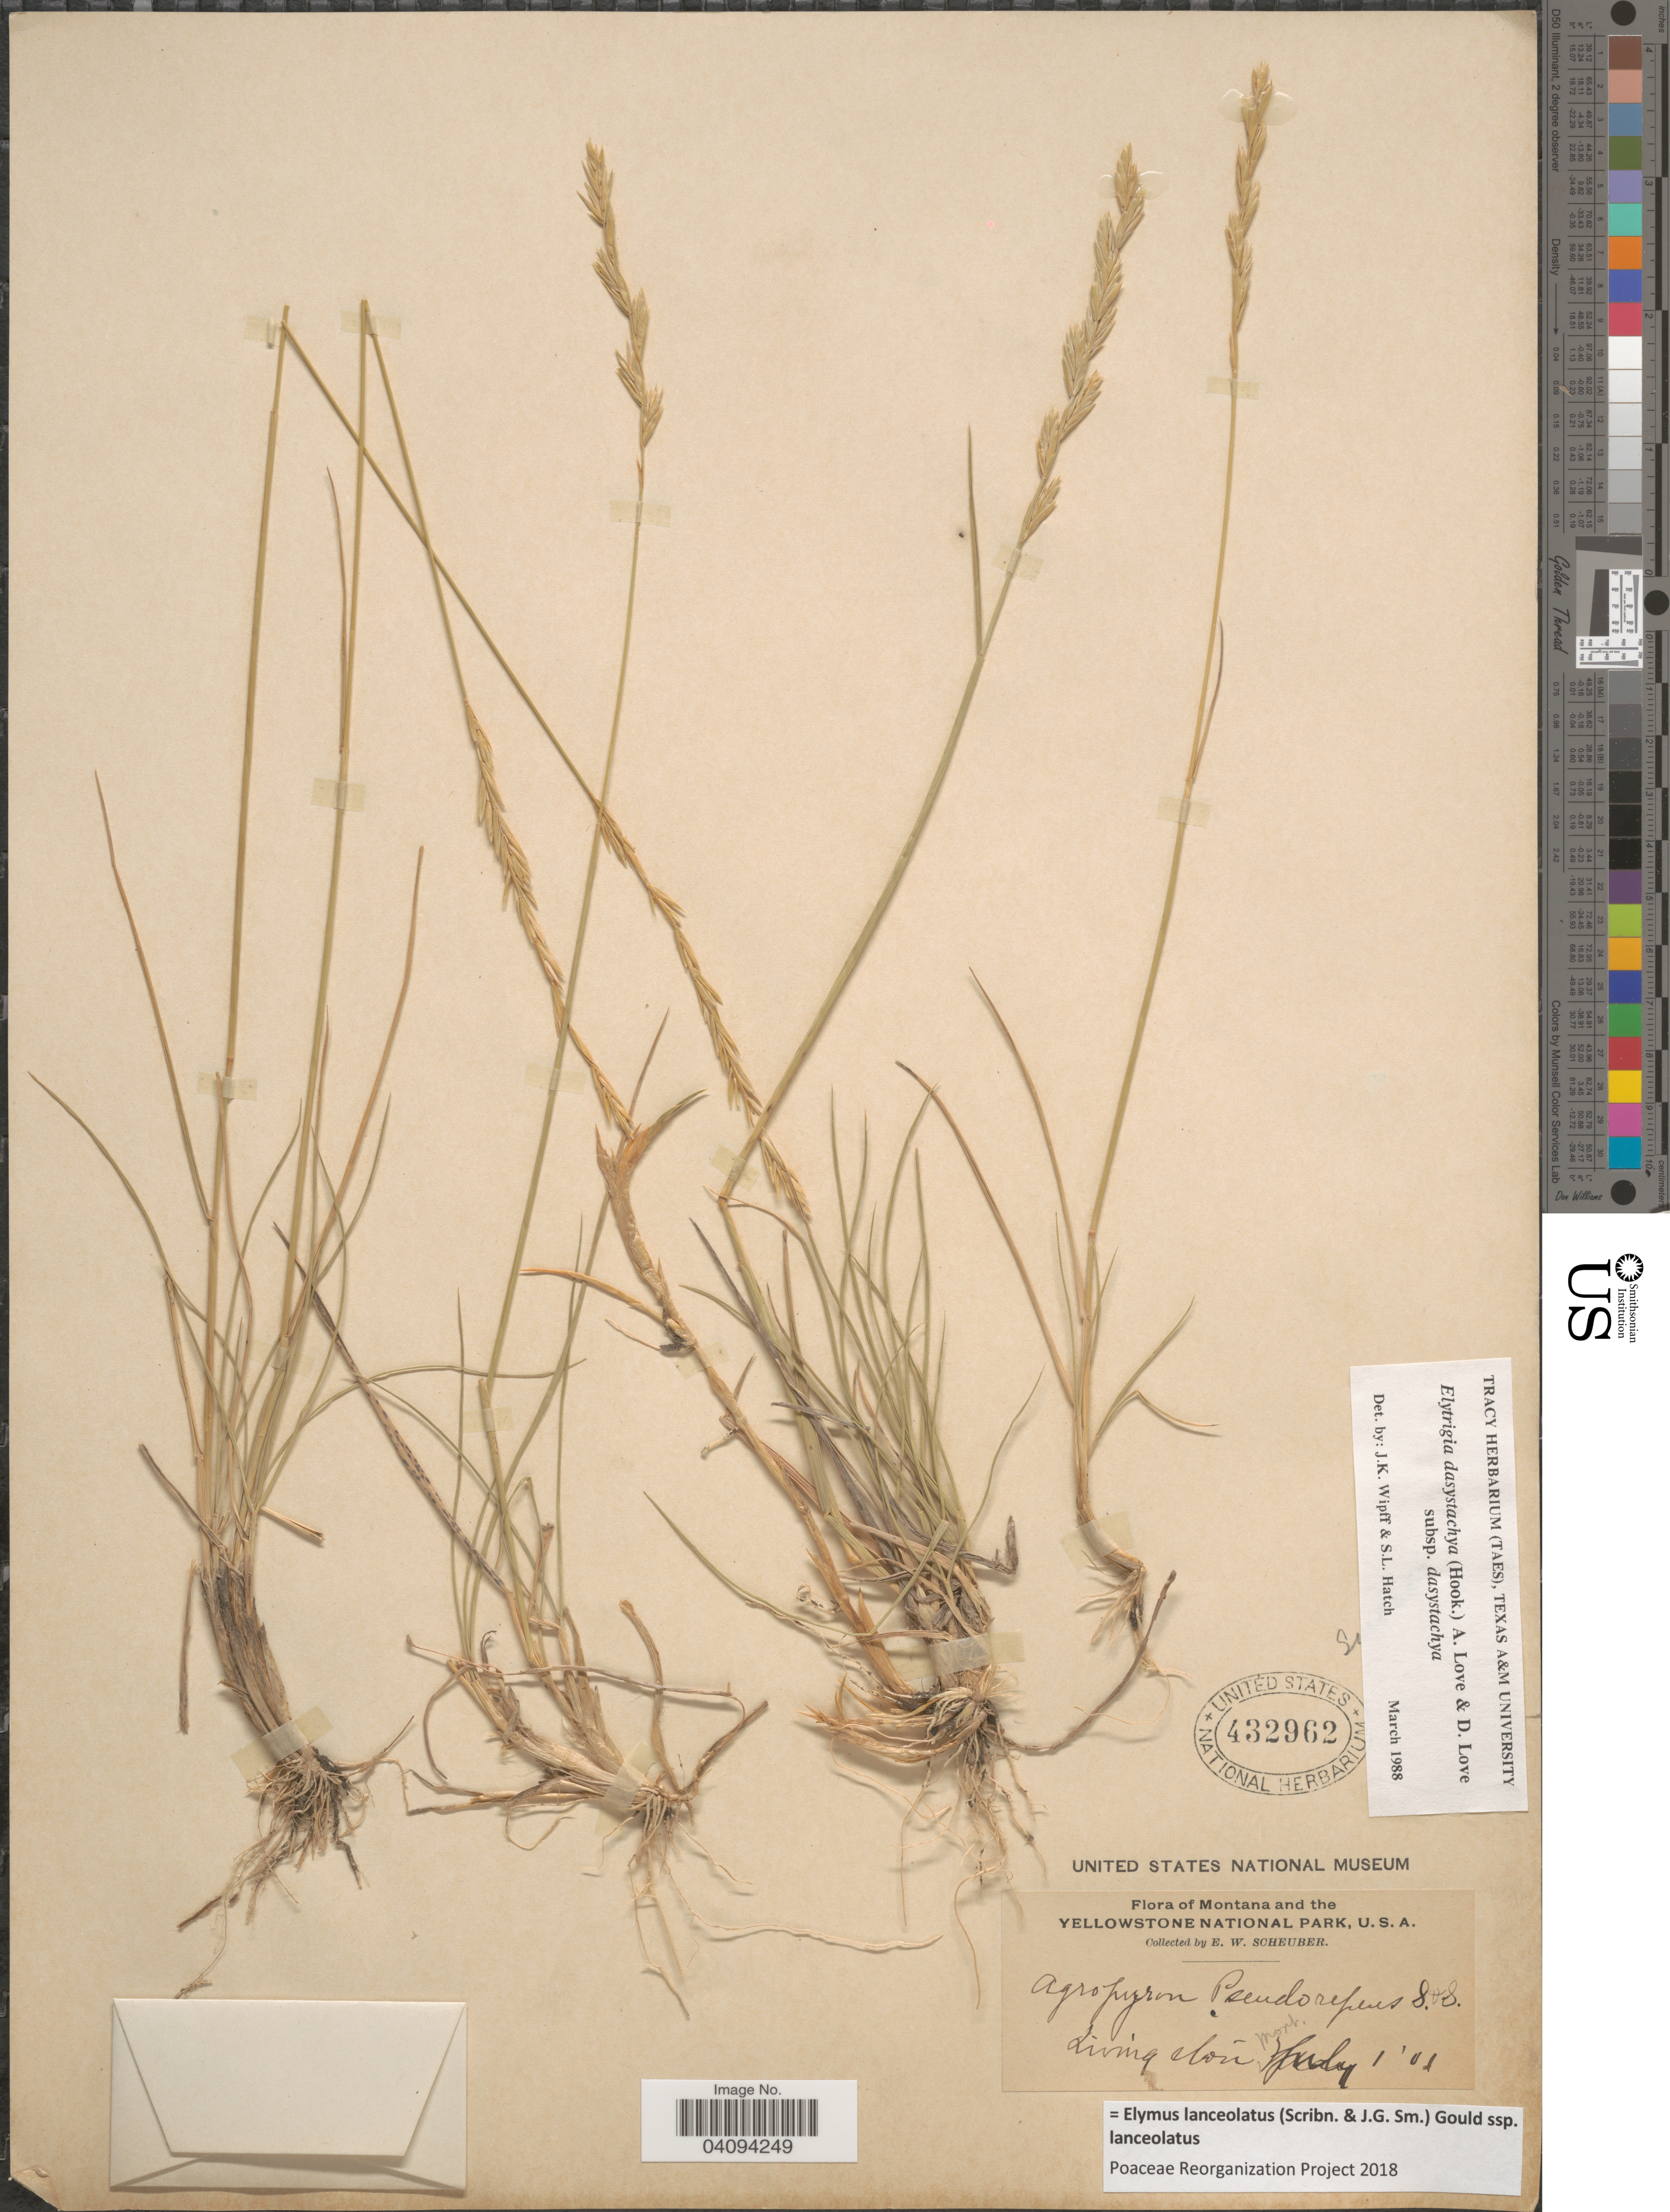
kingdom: Plantae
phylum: Tracheophyta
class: Liliopsida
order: Poales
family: Poaceae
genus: Elymus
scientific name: Elymus lanceolatus subsp. lanceolatus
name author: (Scribn. & J.G. Sm.) Gould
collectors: E. Scheuber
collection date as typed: Transcribed d/m/y: 1/7/1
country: United States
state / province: Montana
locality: The Yellowstone National Park. Livingston Mont.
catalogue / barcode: US 432962